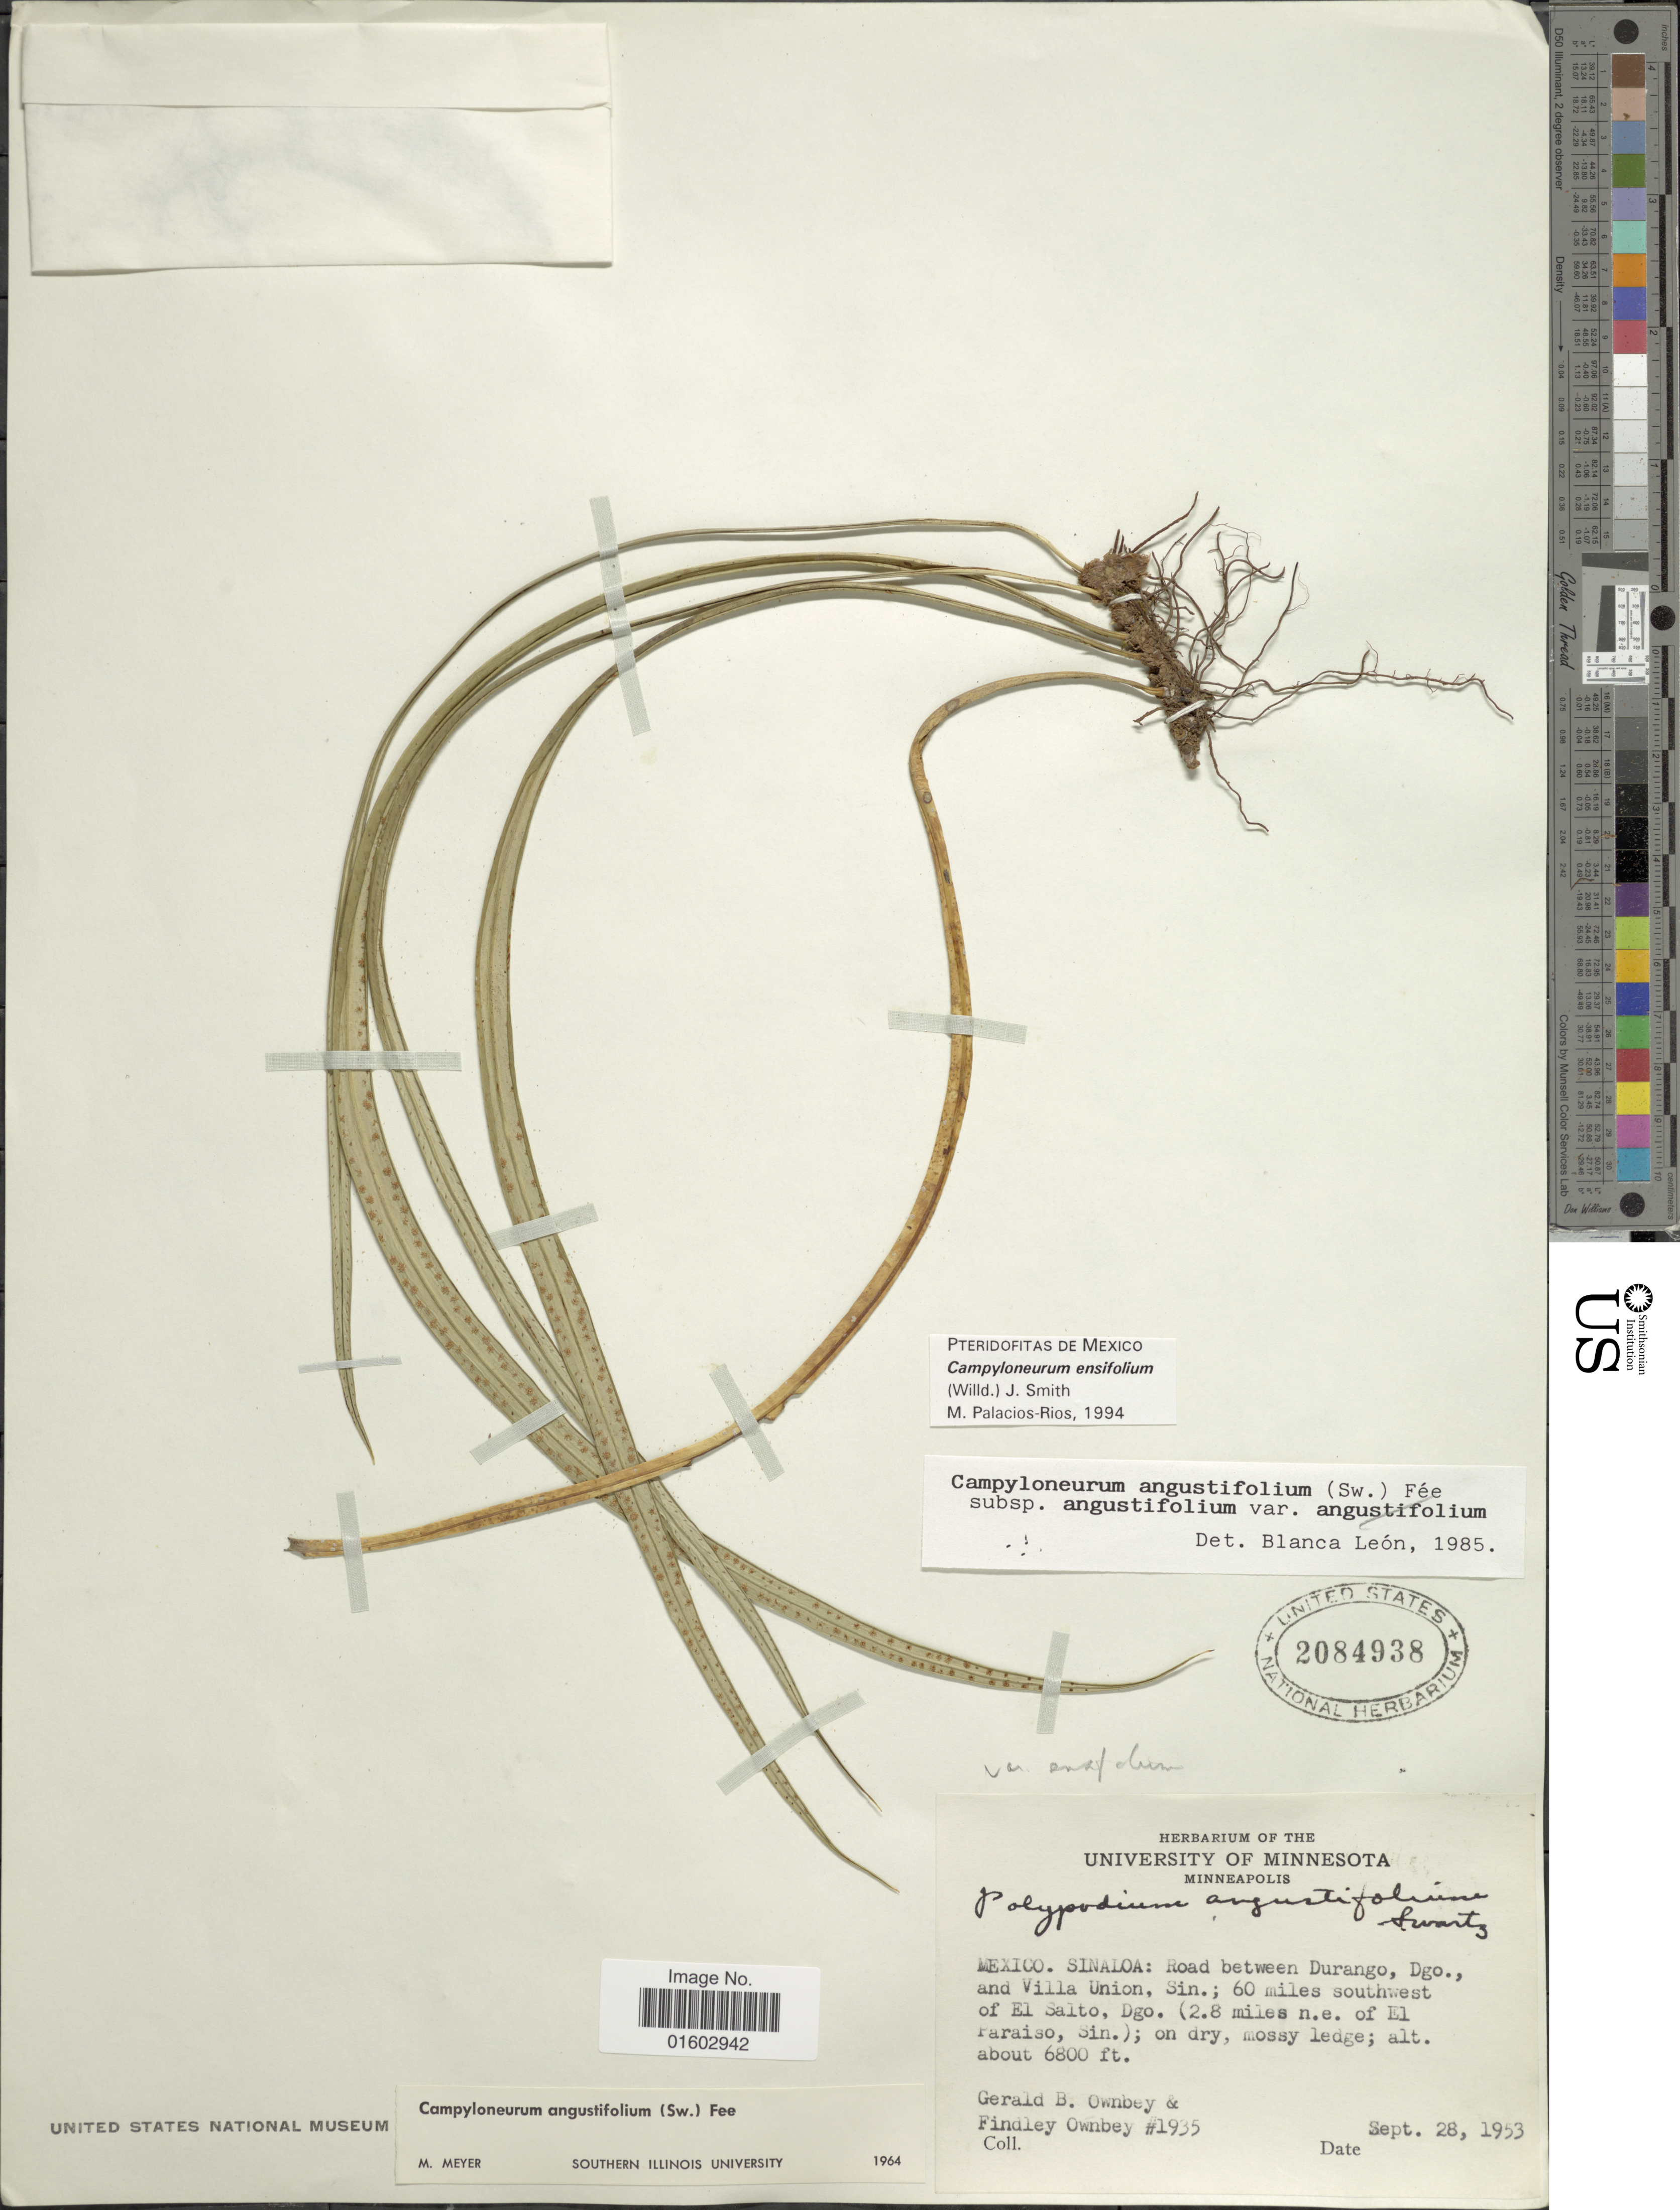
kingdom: Plantae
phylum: Tracheophyta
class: Polypodiopsida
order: Polypodiales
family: Polypodiaceae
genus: Campyloneurum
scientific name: Campyloneurum angustifolium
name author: (Sw.) Fée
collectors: G. B. Ownbey & F. Ownbey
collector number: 1935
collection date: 1953-09-28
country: Mexico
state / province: Sinaloa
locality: Sinaloa: road between Durango, Dgo. and Villa Union, Sin. 60 miles southwest of El Salto, Dgo;. (2.8 miles n.e. of El Paraiso, Sin)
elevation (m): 2073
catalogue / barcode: US 2084938